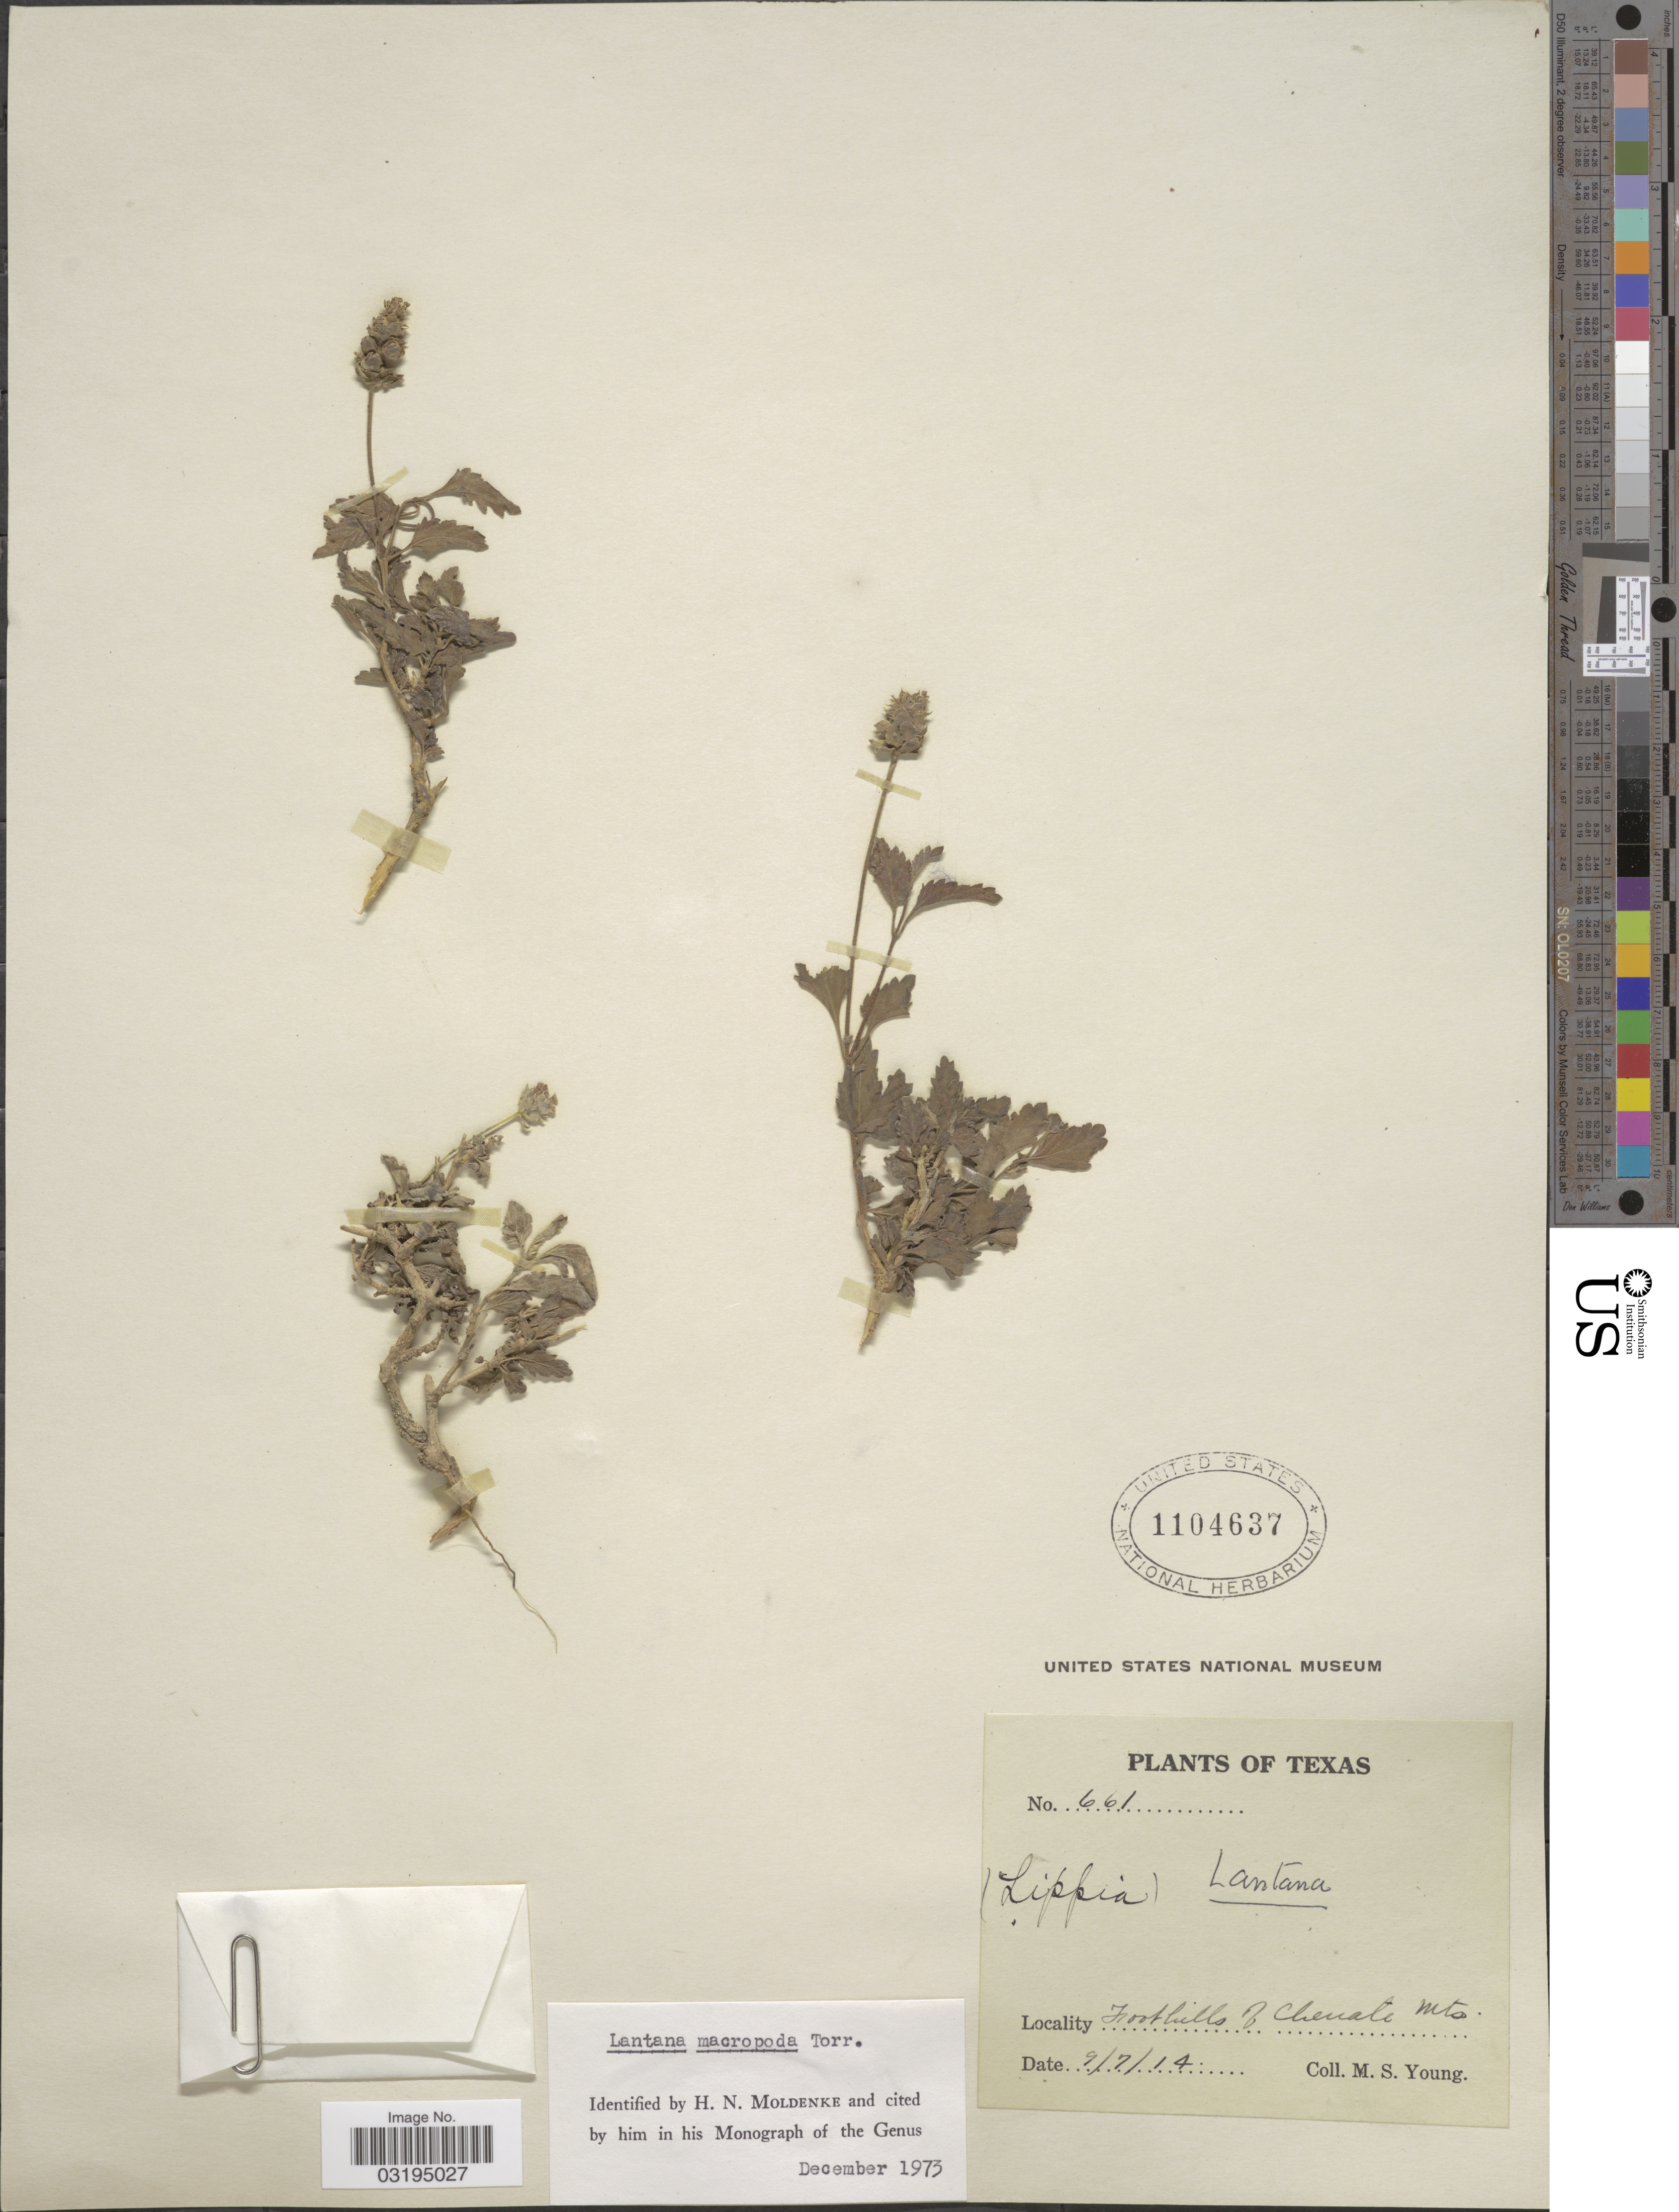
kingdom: Plantae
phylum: Tracheophyta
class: Magnoliopsida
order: Lamiales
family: Verbenaceae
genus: Lantana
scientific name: Lantana macropoda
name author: Torr.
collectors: M. Young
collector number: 661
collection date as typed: Transcribed d/m/y: 7/9/14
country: United States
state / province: Texas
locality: Foothills of Chenati Mts.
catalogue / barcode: US 1104637